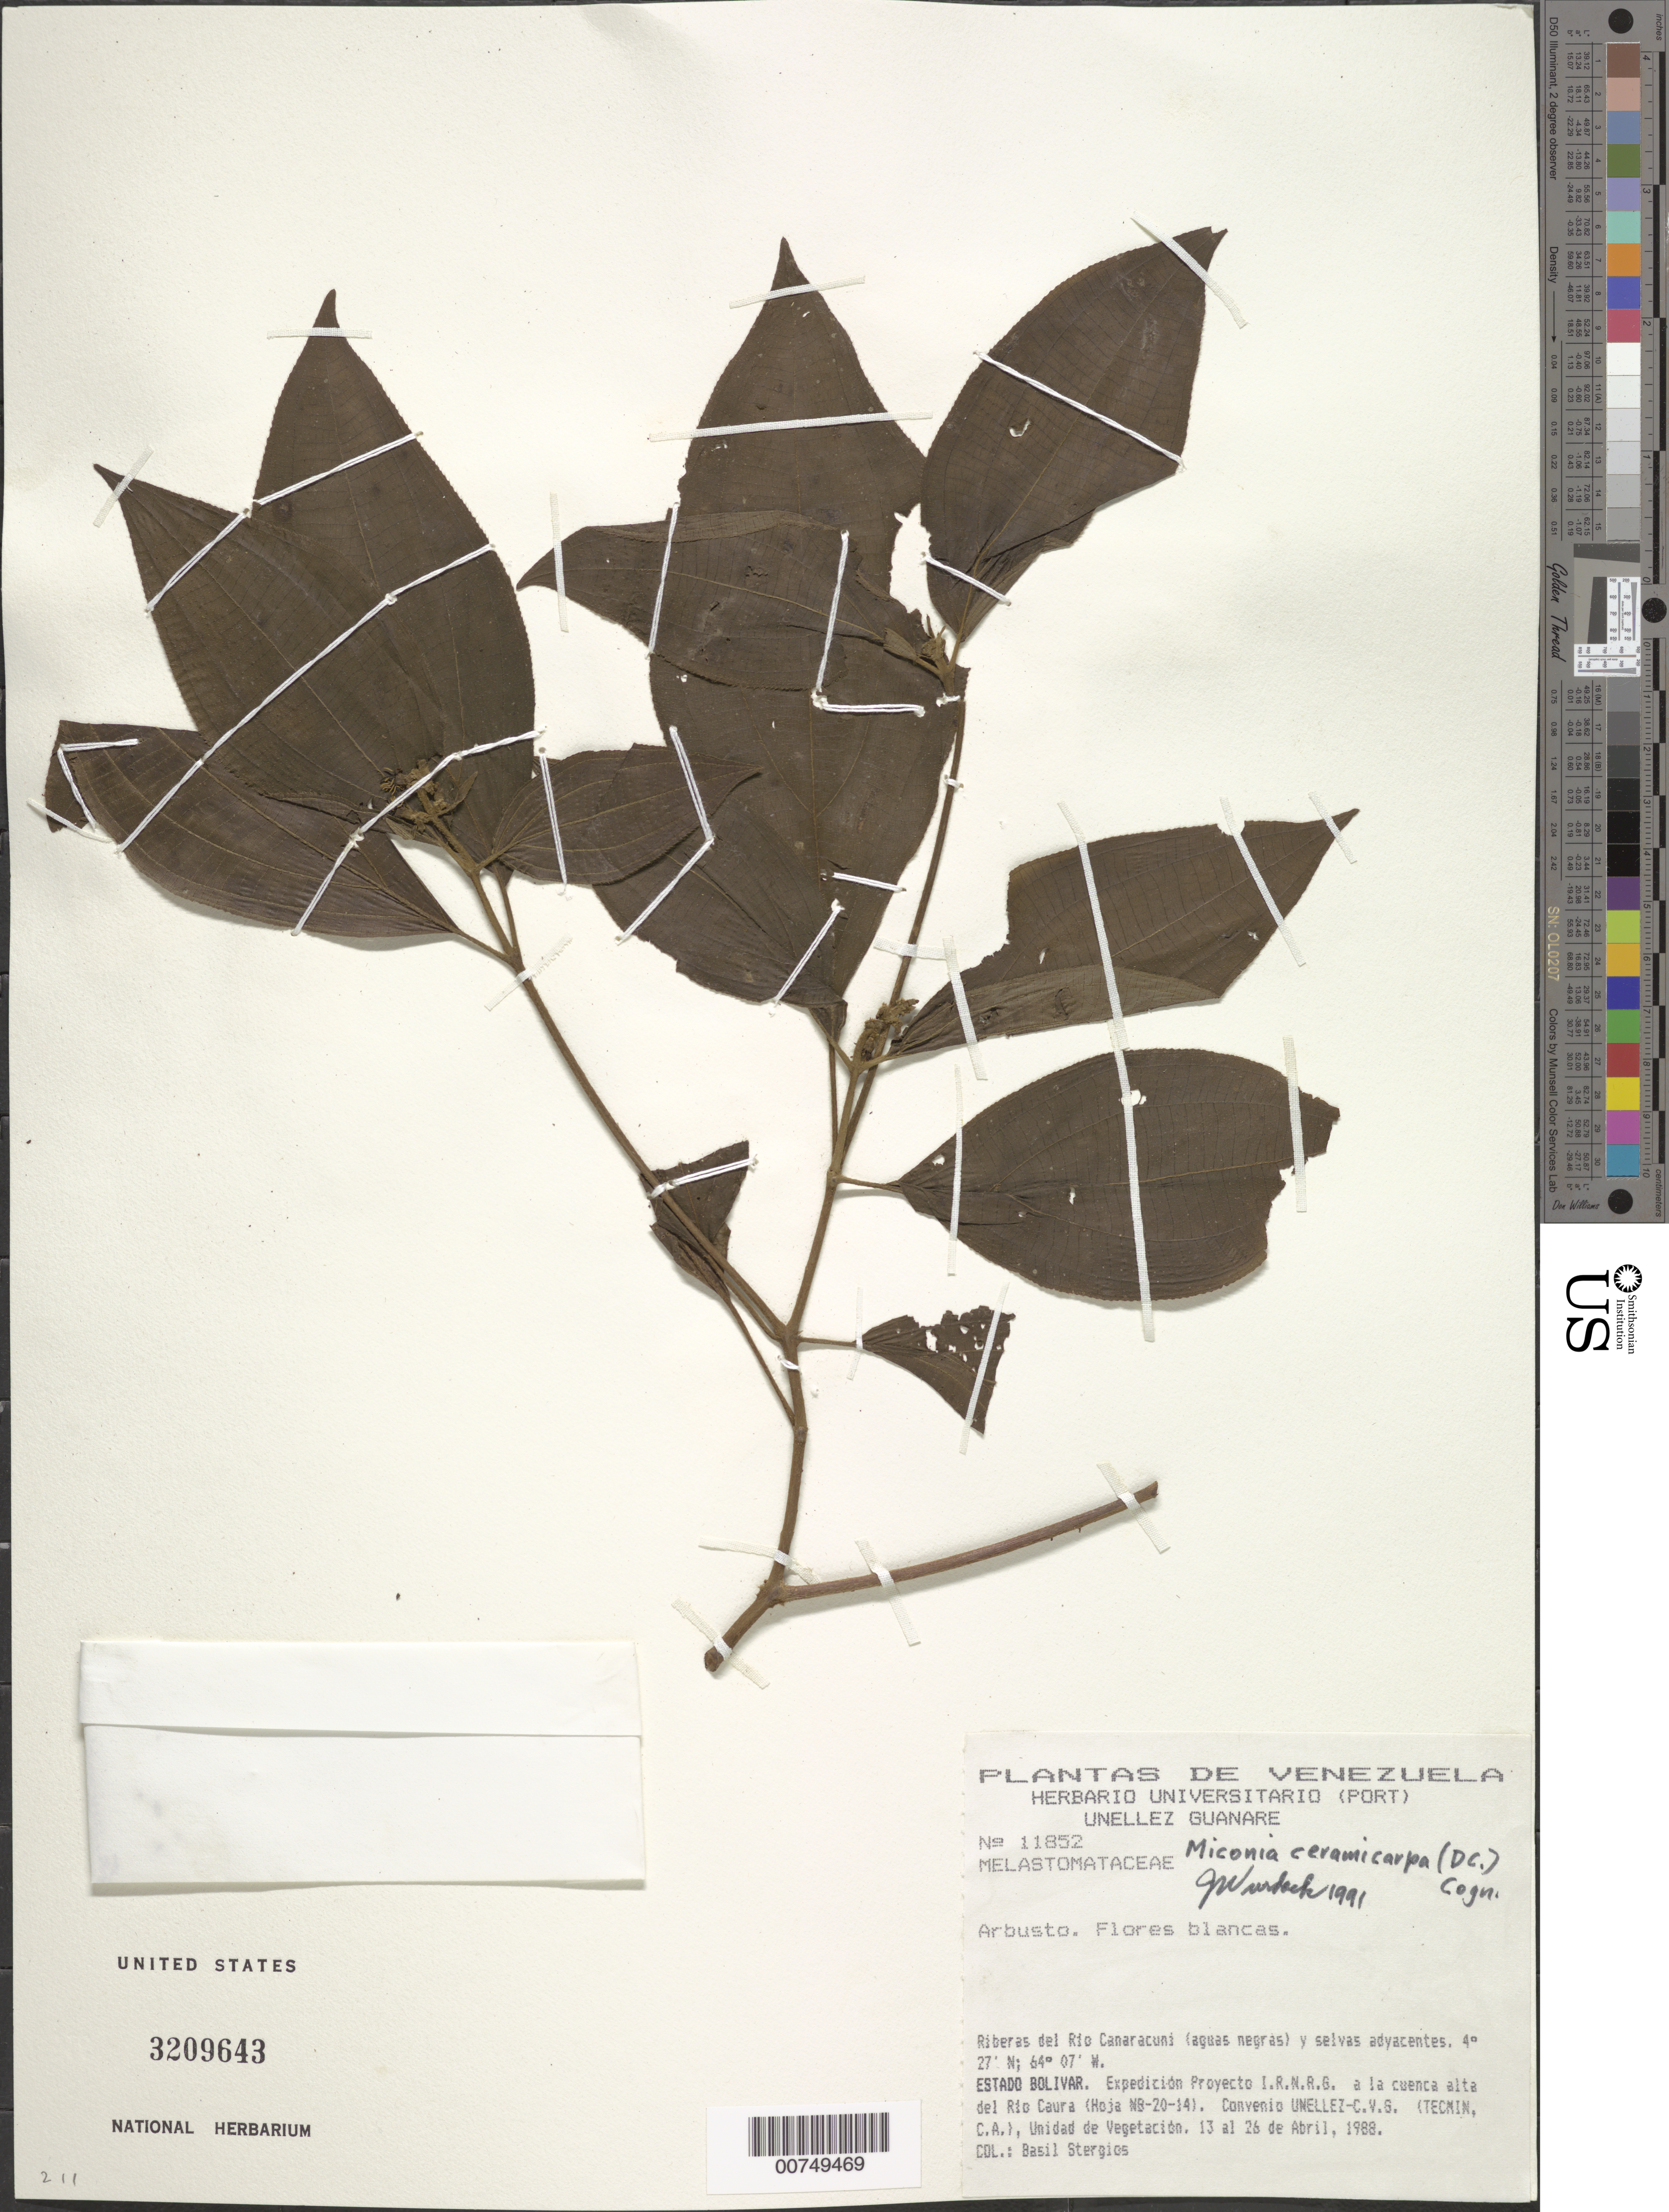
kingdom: Plantae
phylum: Tracheophyta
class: Magnoliopsida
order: Myrtales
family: Melastomataceae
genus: Miconia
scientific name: Miconia ceramicarpa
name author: (DC.) Cogn.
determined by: Wurdack, John J., (US), US (UNITED STATES)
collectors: B. G. Stergios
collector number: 11852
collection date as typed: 13-Apr-88 to 26-Apr-88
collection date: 1988-04-13/1988-04-26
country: Venezuela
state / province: Bolívar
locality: Río Canaracuni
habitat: Riberas del río (aguas negras) y selvas adyacentes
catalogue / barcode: US 3209643